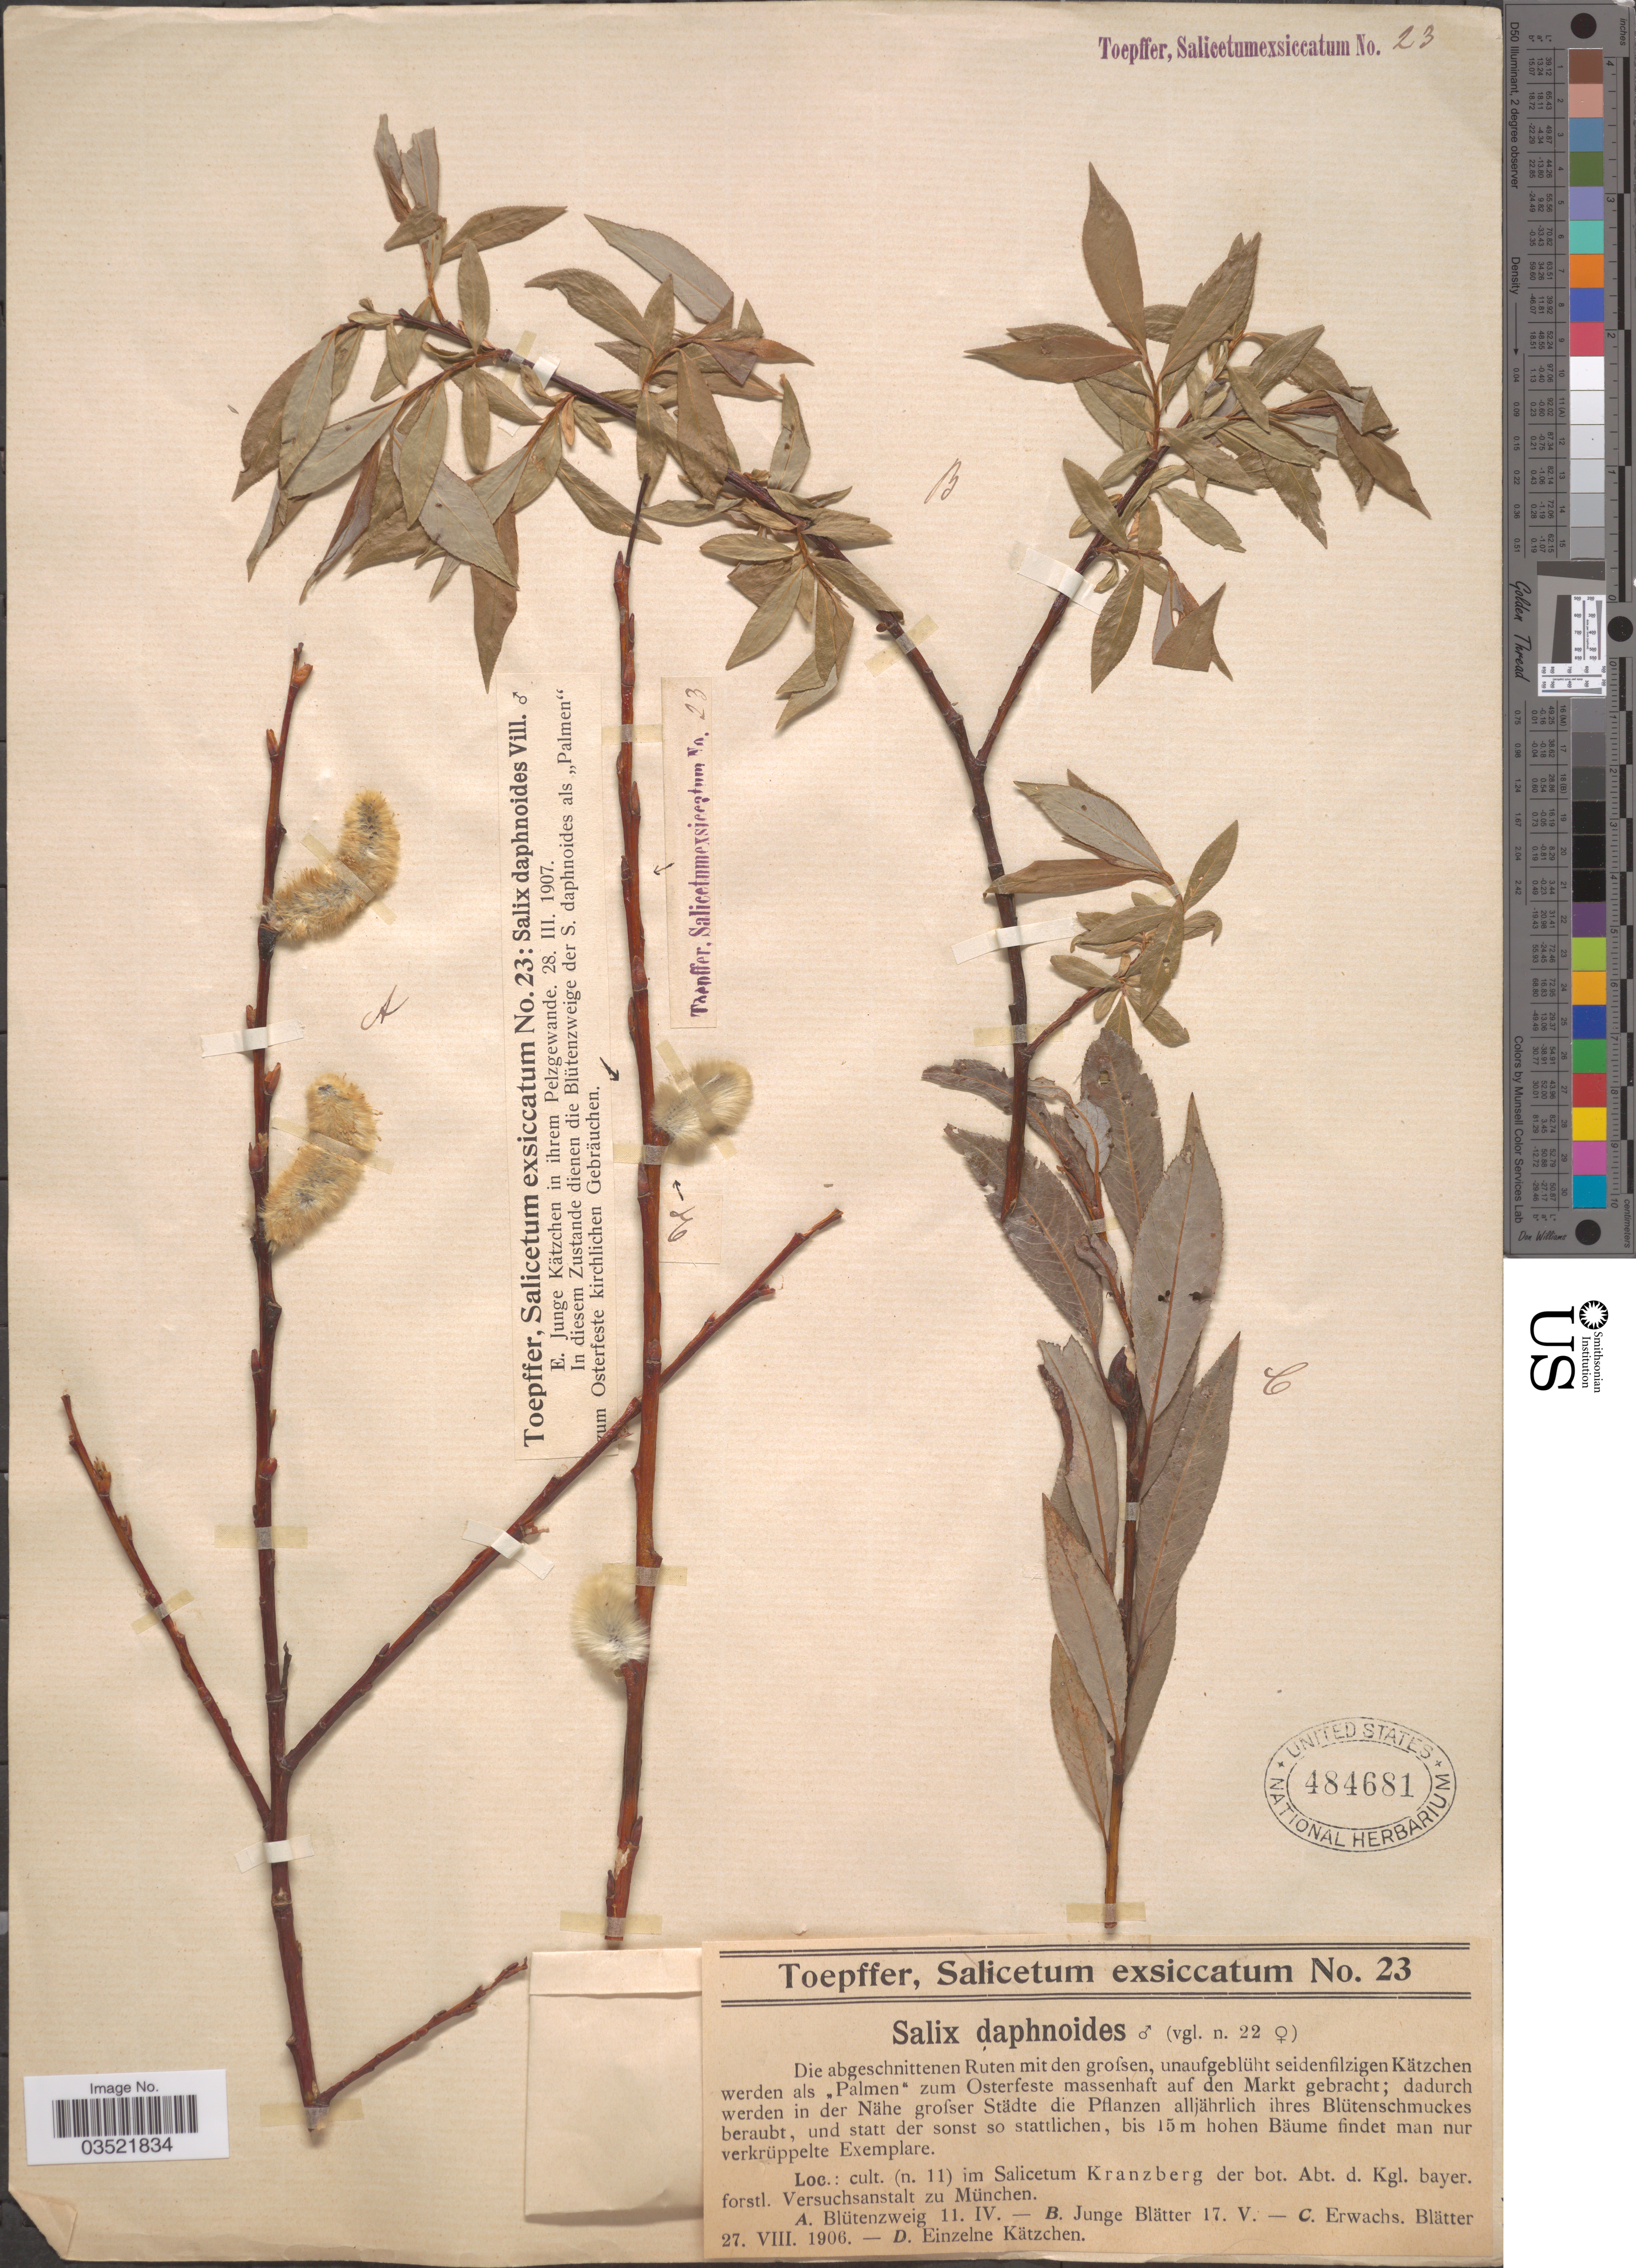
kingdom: Plantae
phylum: Tracheophyta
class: Magnoliopsida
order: Malpighiales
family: Salicaceae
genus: Salix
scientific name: Salix daphnoides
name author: Vill.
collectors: A. Toepffer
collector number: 23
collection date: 1906-04-11/1906-08-27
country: Germany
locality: Cult. (n. 11) im Salicetum Kranzberg der bot. Abt. d. Kgl. bayer. forstl. Versuchsanstalt zu München.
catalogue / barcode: US 484681